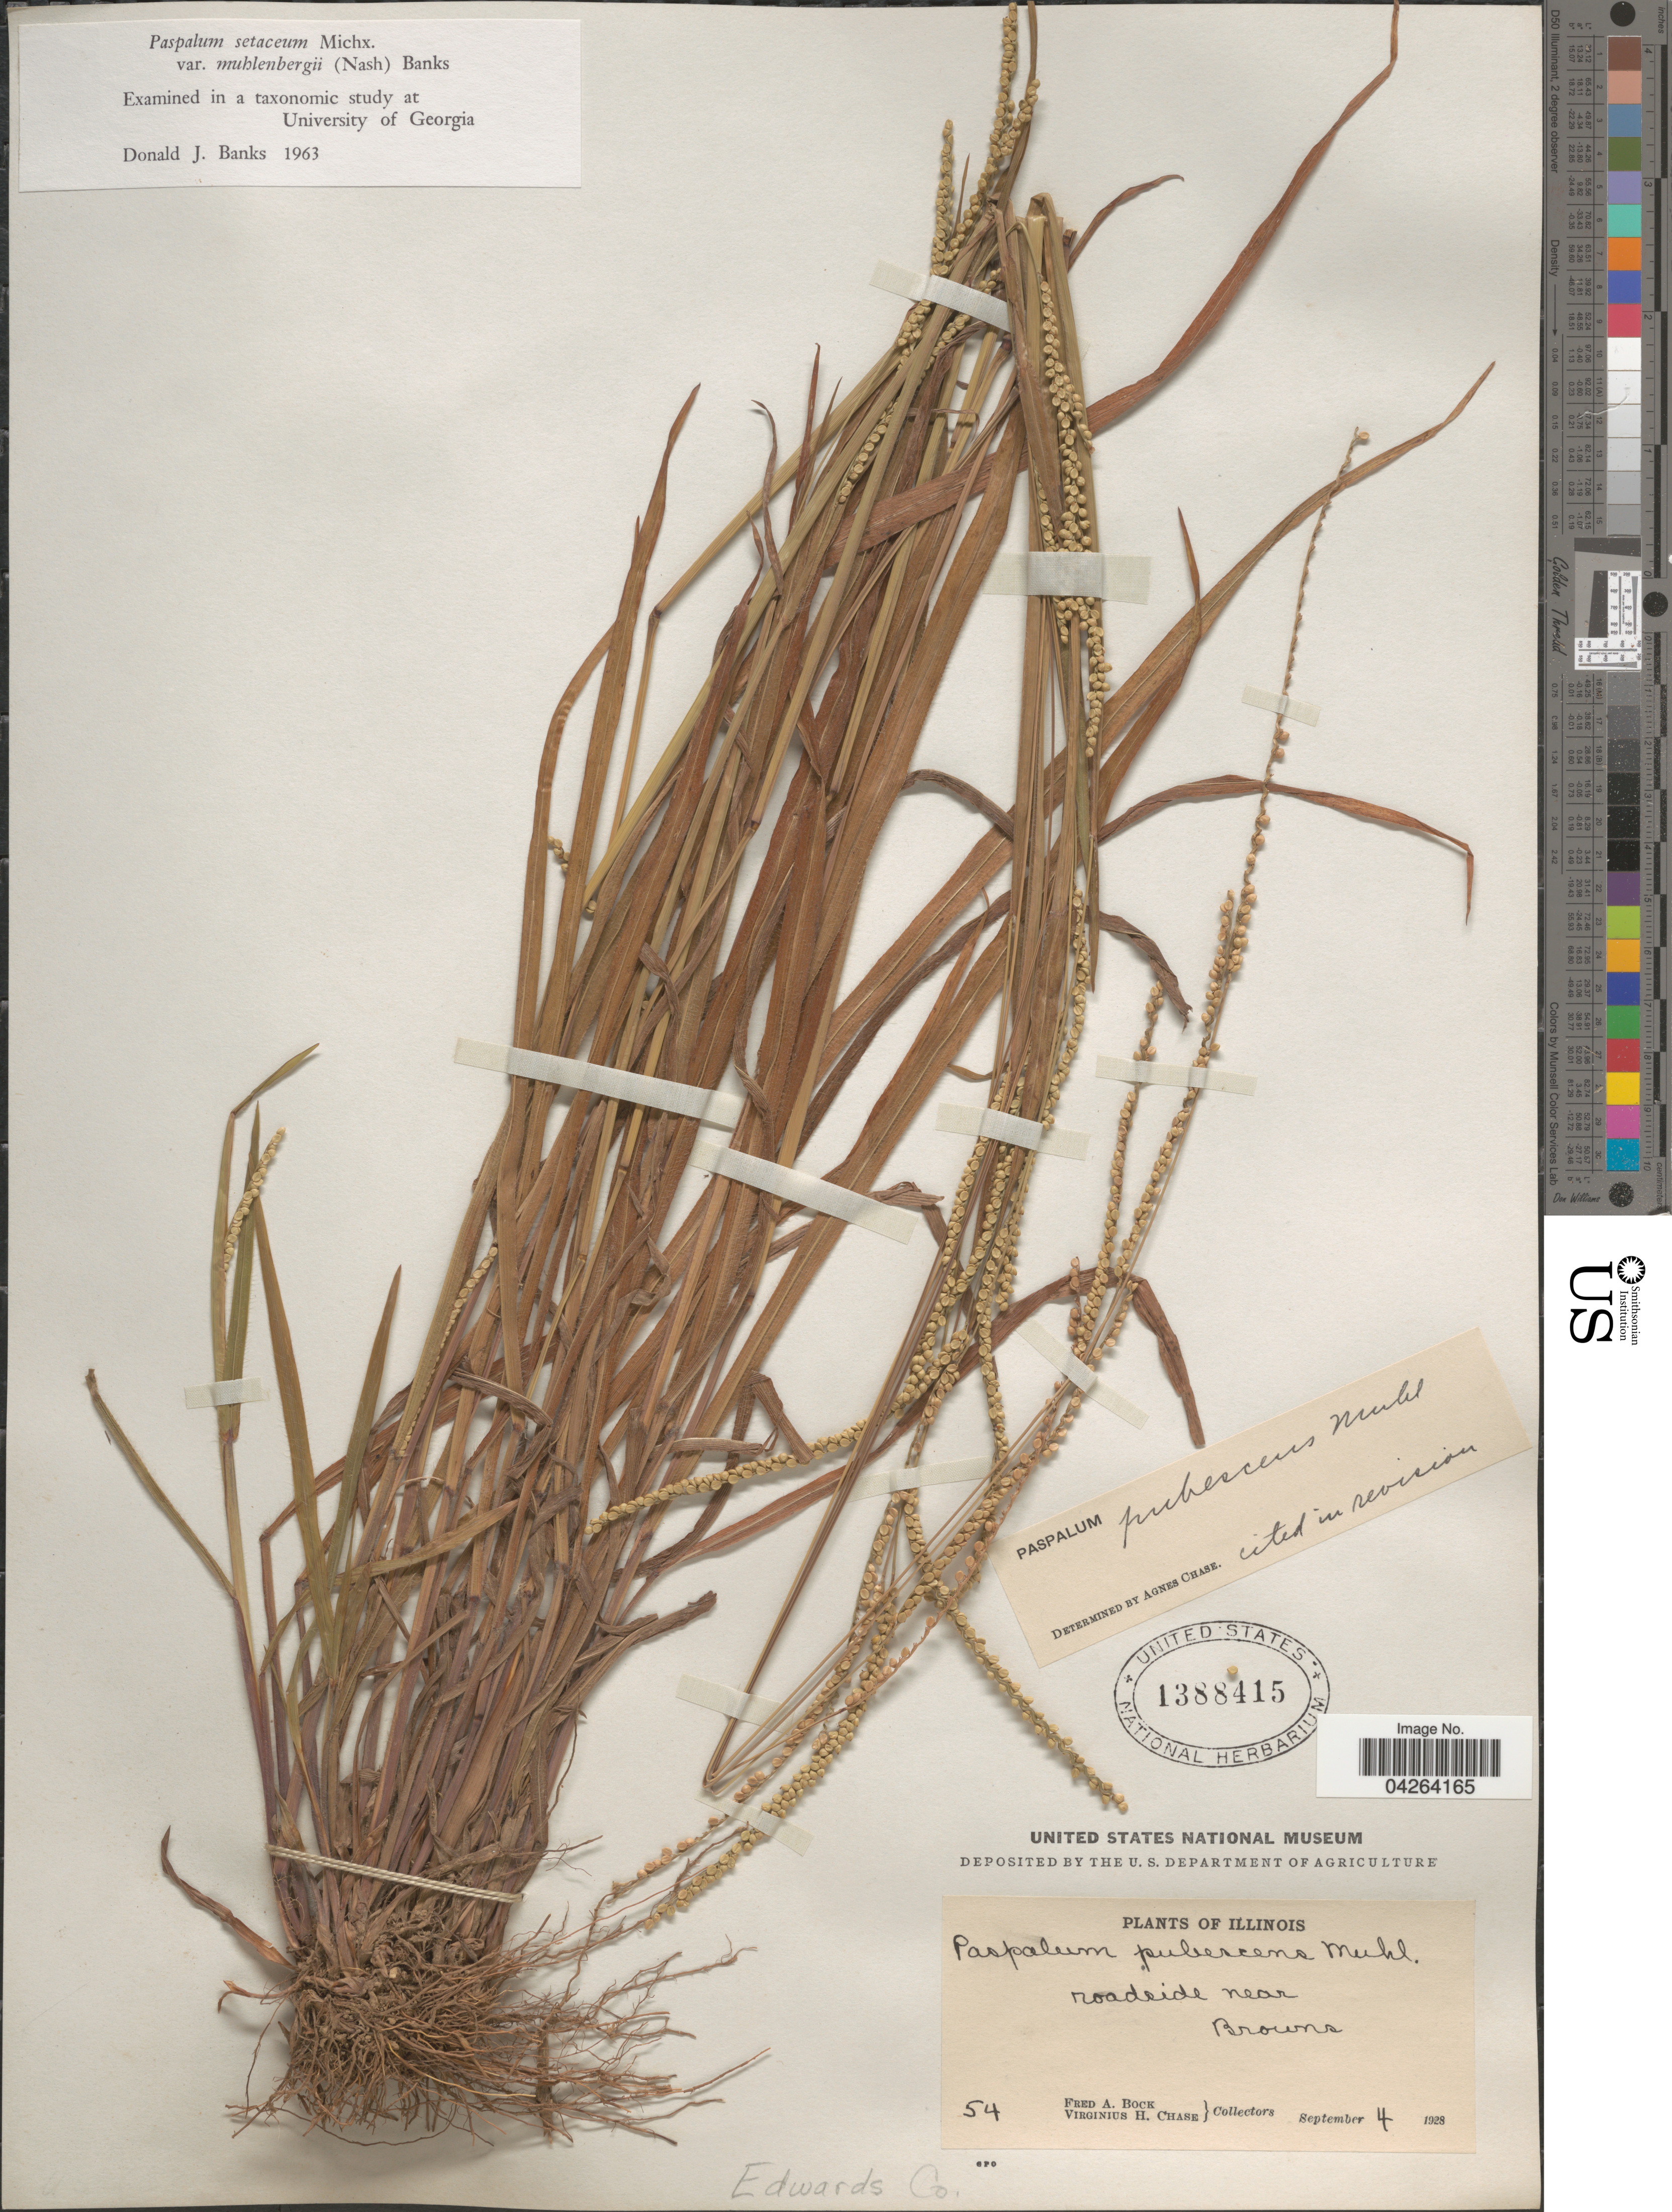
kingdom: Plantae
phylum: Tracheophyta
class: Liliopsida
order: Poales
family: Poaceae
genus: Paspalum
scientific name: Paspalum setaceum var. muhlenbergii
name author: (Nash) D.J. Banks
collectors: F. Bock & V. H. Chase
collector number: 54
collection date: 1928-09-04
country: United States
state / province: Illinois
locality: Roadside near Browns. Edwards Co.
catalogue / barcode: US 1388415